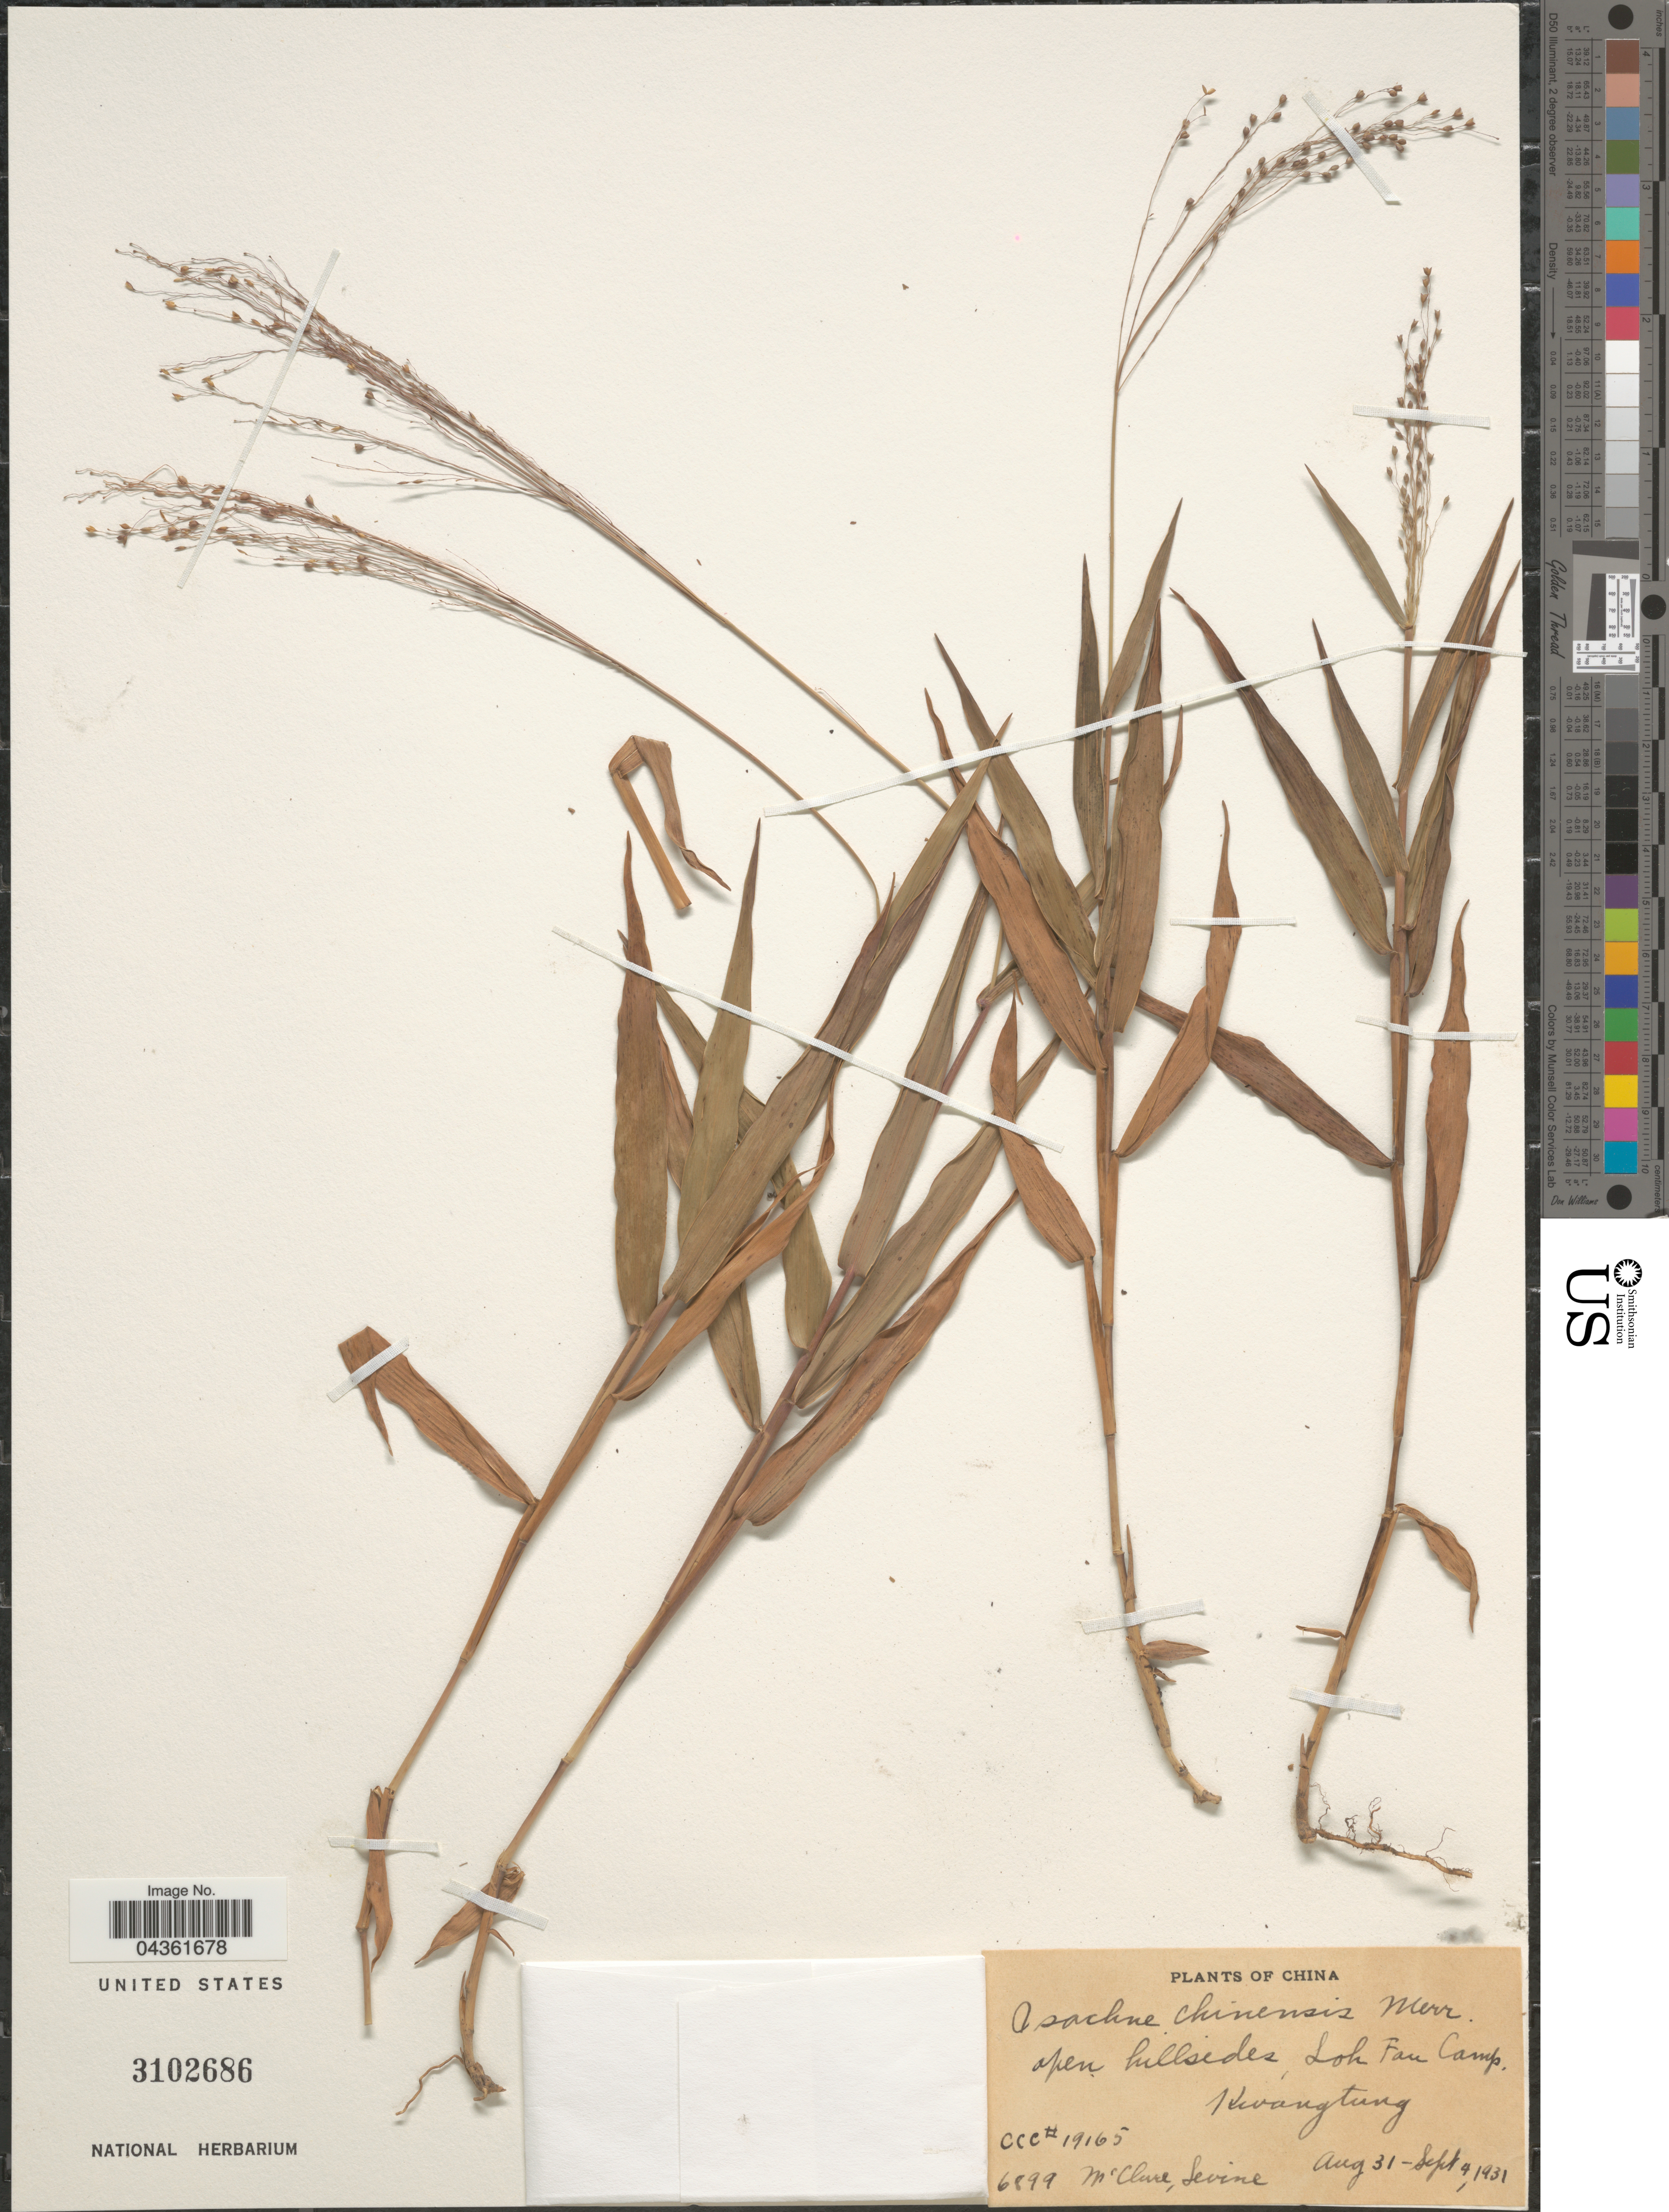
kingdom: Plantae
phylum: Tracheophyta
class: Liliopsida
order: Poales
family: Poaceae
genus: Isachne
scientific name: Isachne truncata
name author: A. Camus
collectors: McClure, -- & -. Levine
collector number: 19165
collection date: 1931-08-31/1931-09-04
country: China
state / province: Guangdong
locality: Open hillside, Loh Fau Camp. Kwangtung.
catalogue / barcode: US 3102686